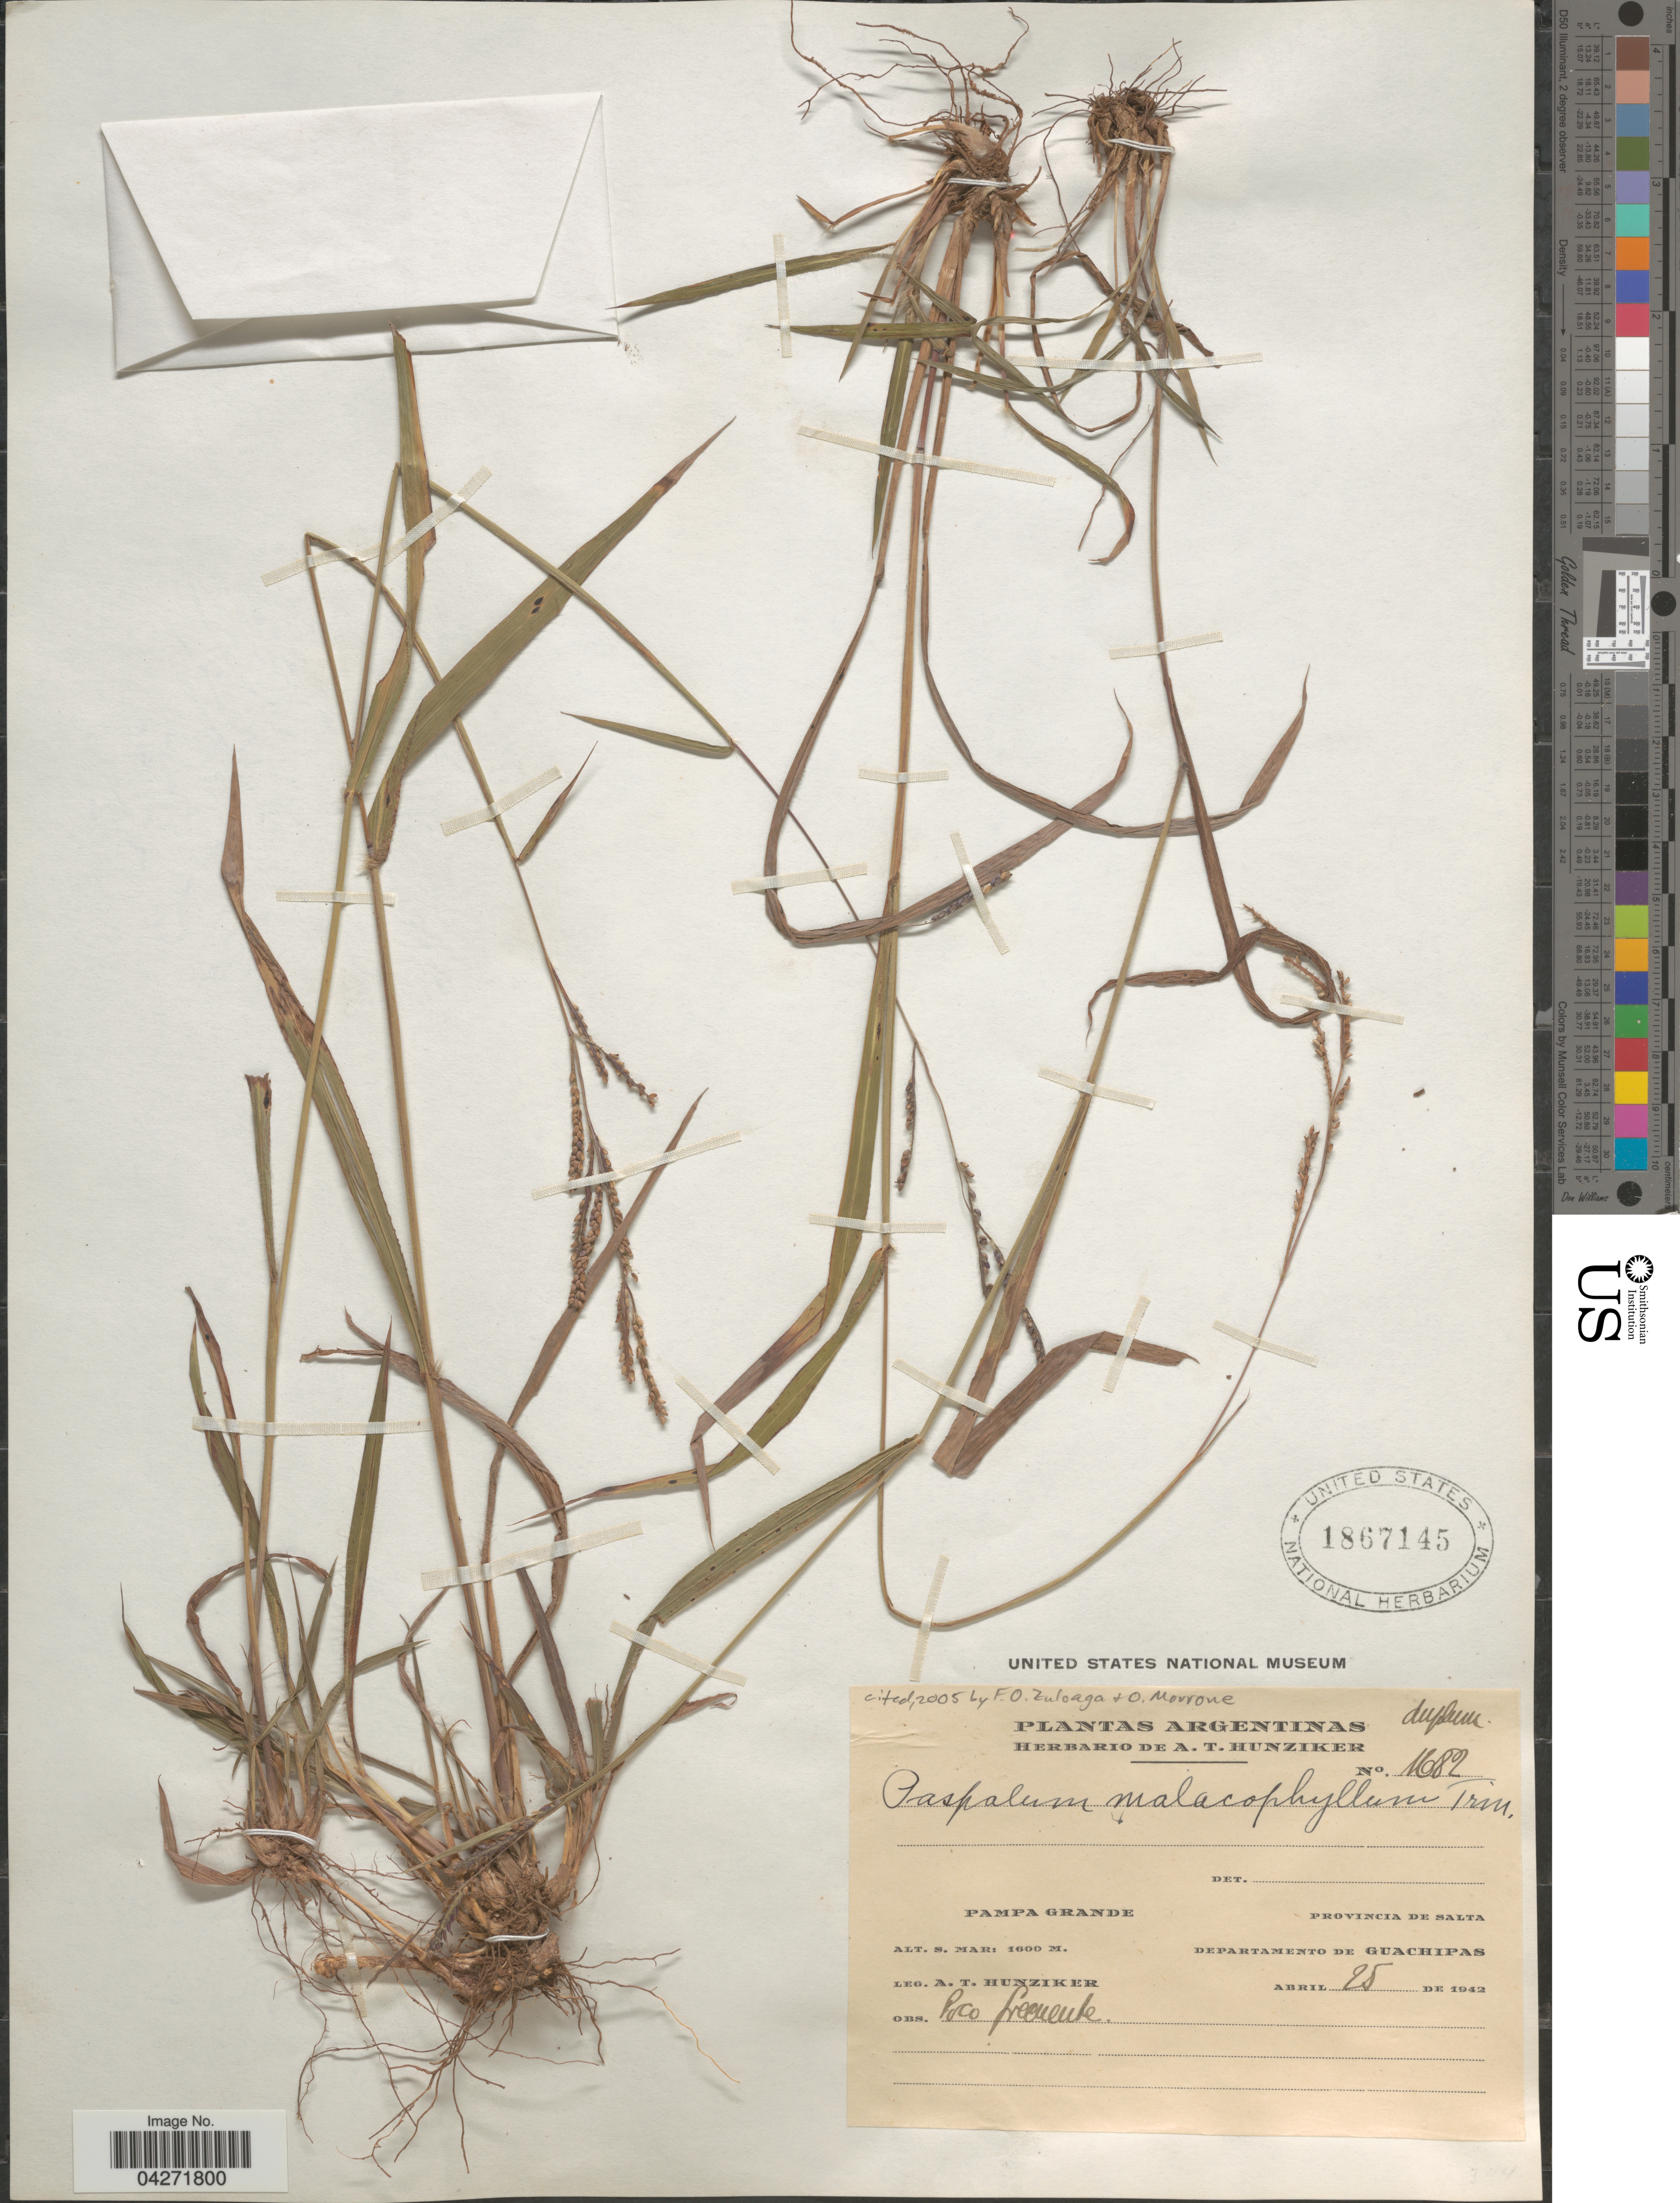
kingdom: Plantae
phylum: Tracheophyta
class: Liliopsida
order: Poales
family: Poaceae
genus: Paspalum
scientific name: Paspalum malacophyllum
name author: Trin.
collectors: A. T. Hunziker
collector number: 1682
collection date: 1942-04-25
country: Argentina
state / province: Salta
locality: Pampa Grande. Departamento De Guachipas.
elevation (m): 1600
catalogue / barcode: US 1867145